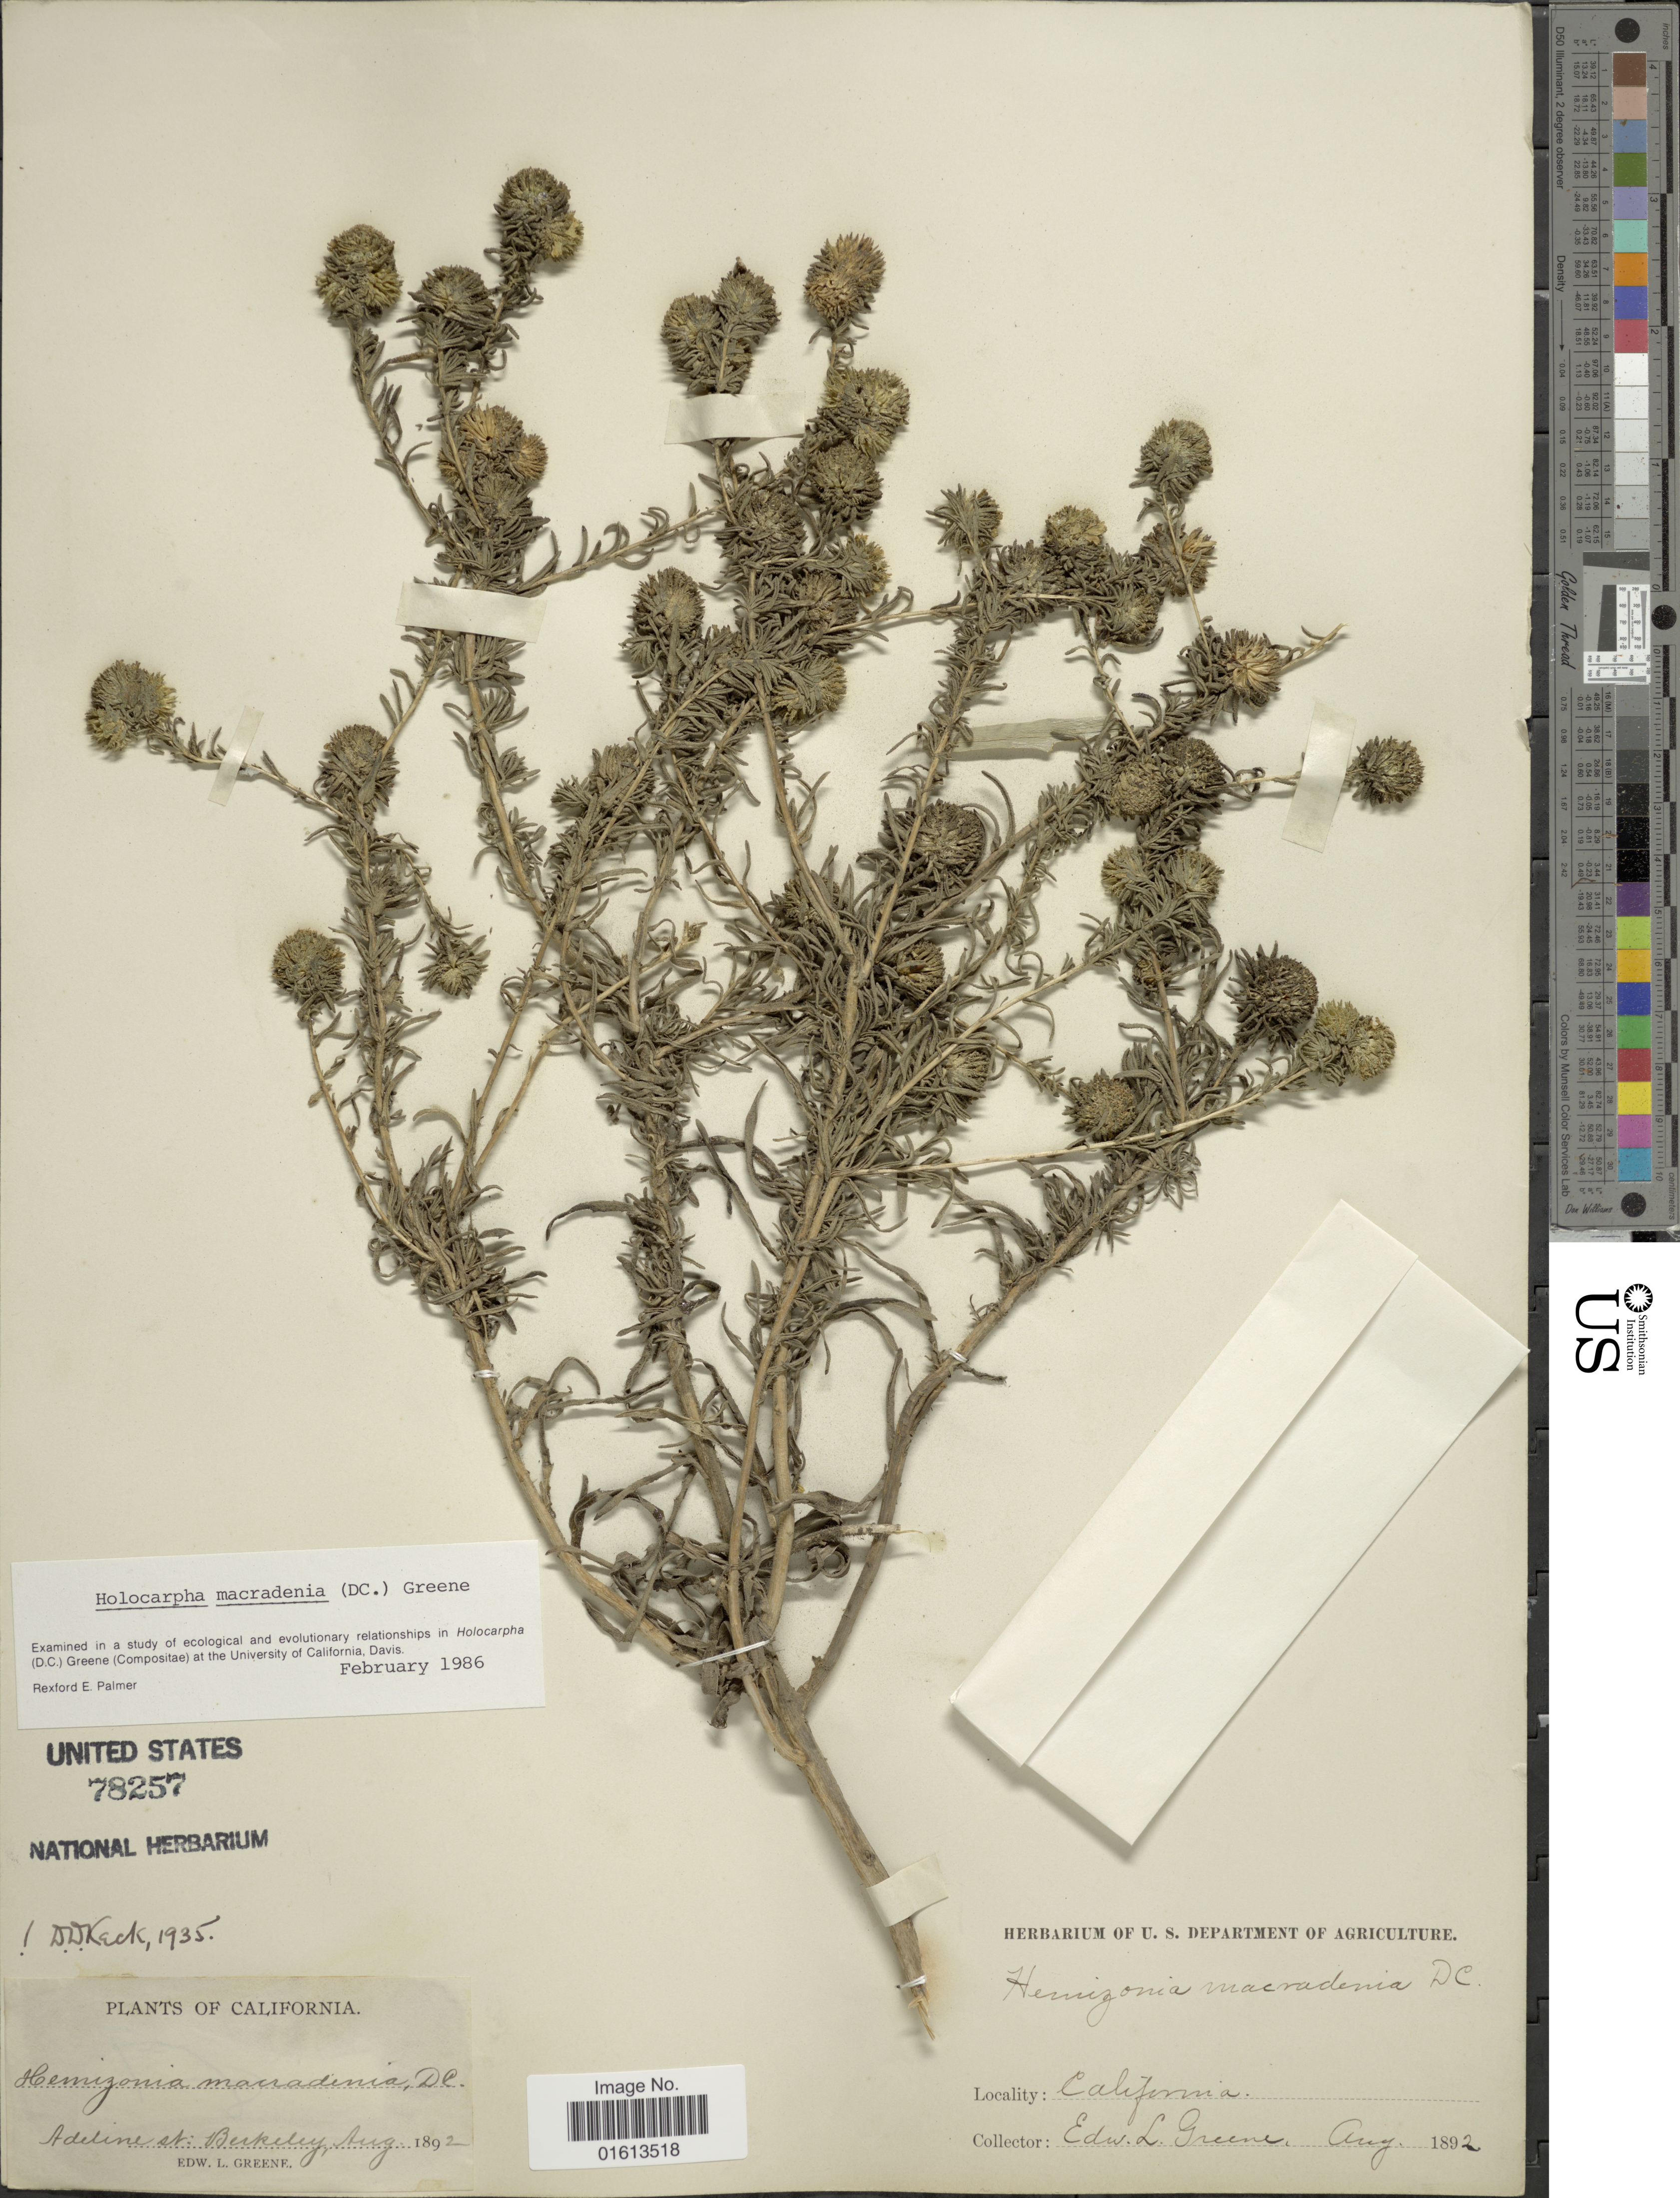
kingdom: Plantae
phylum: Tracheophyta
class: Magnoliopsida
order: Asterales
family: Asteraceae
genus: Holocarpha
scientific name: Holocarpha macradenia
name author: (DC.) Greene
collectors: E. L. Greene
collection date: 1892-08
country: United States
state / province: California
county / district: Alameda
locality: Adeline, St. Berkeley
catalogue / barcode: US 78257